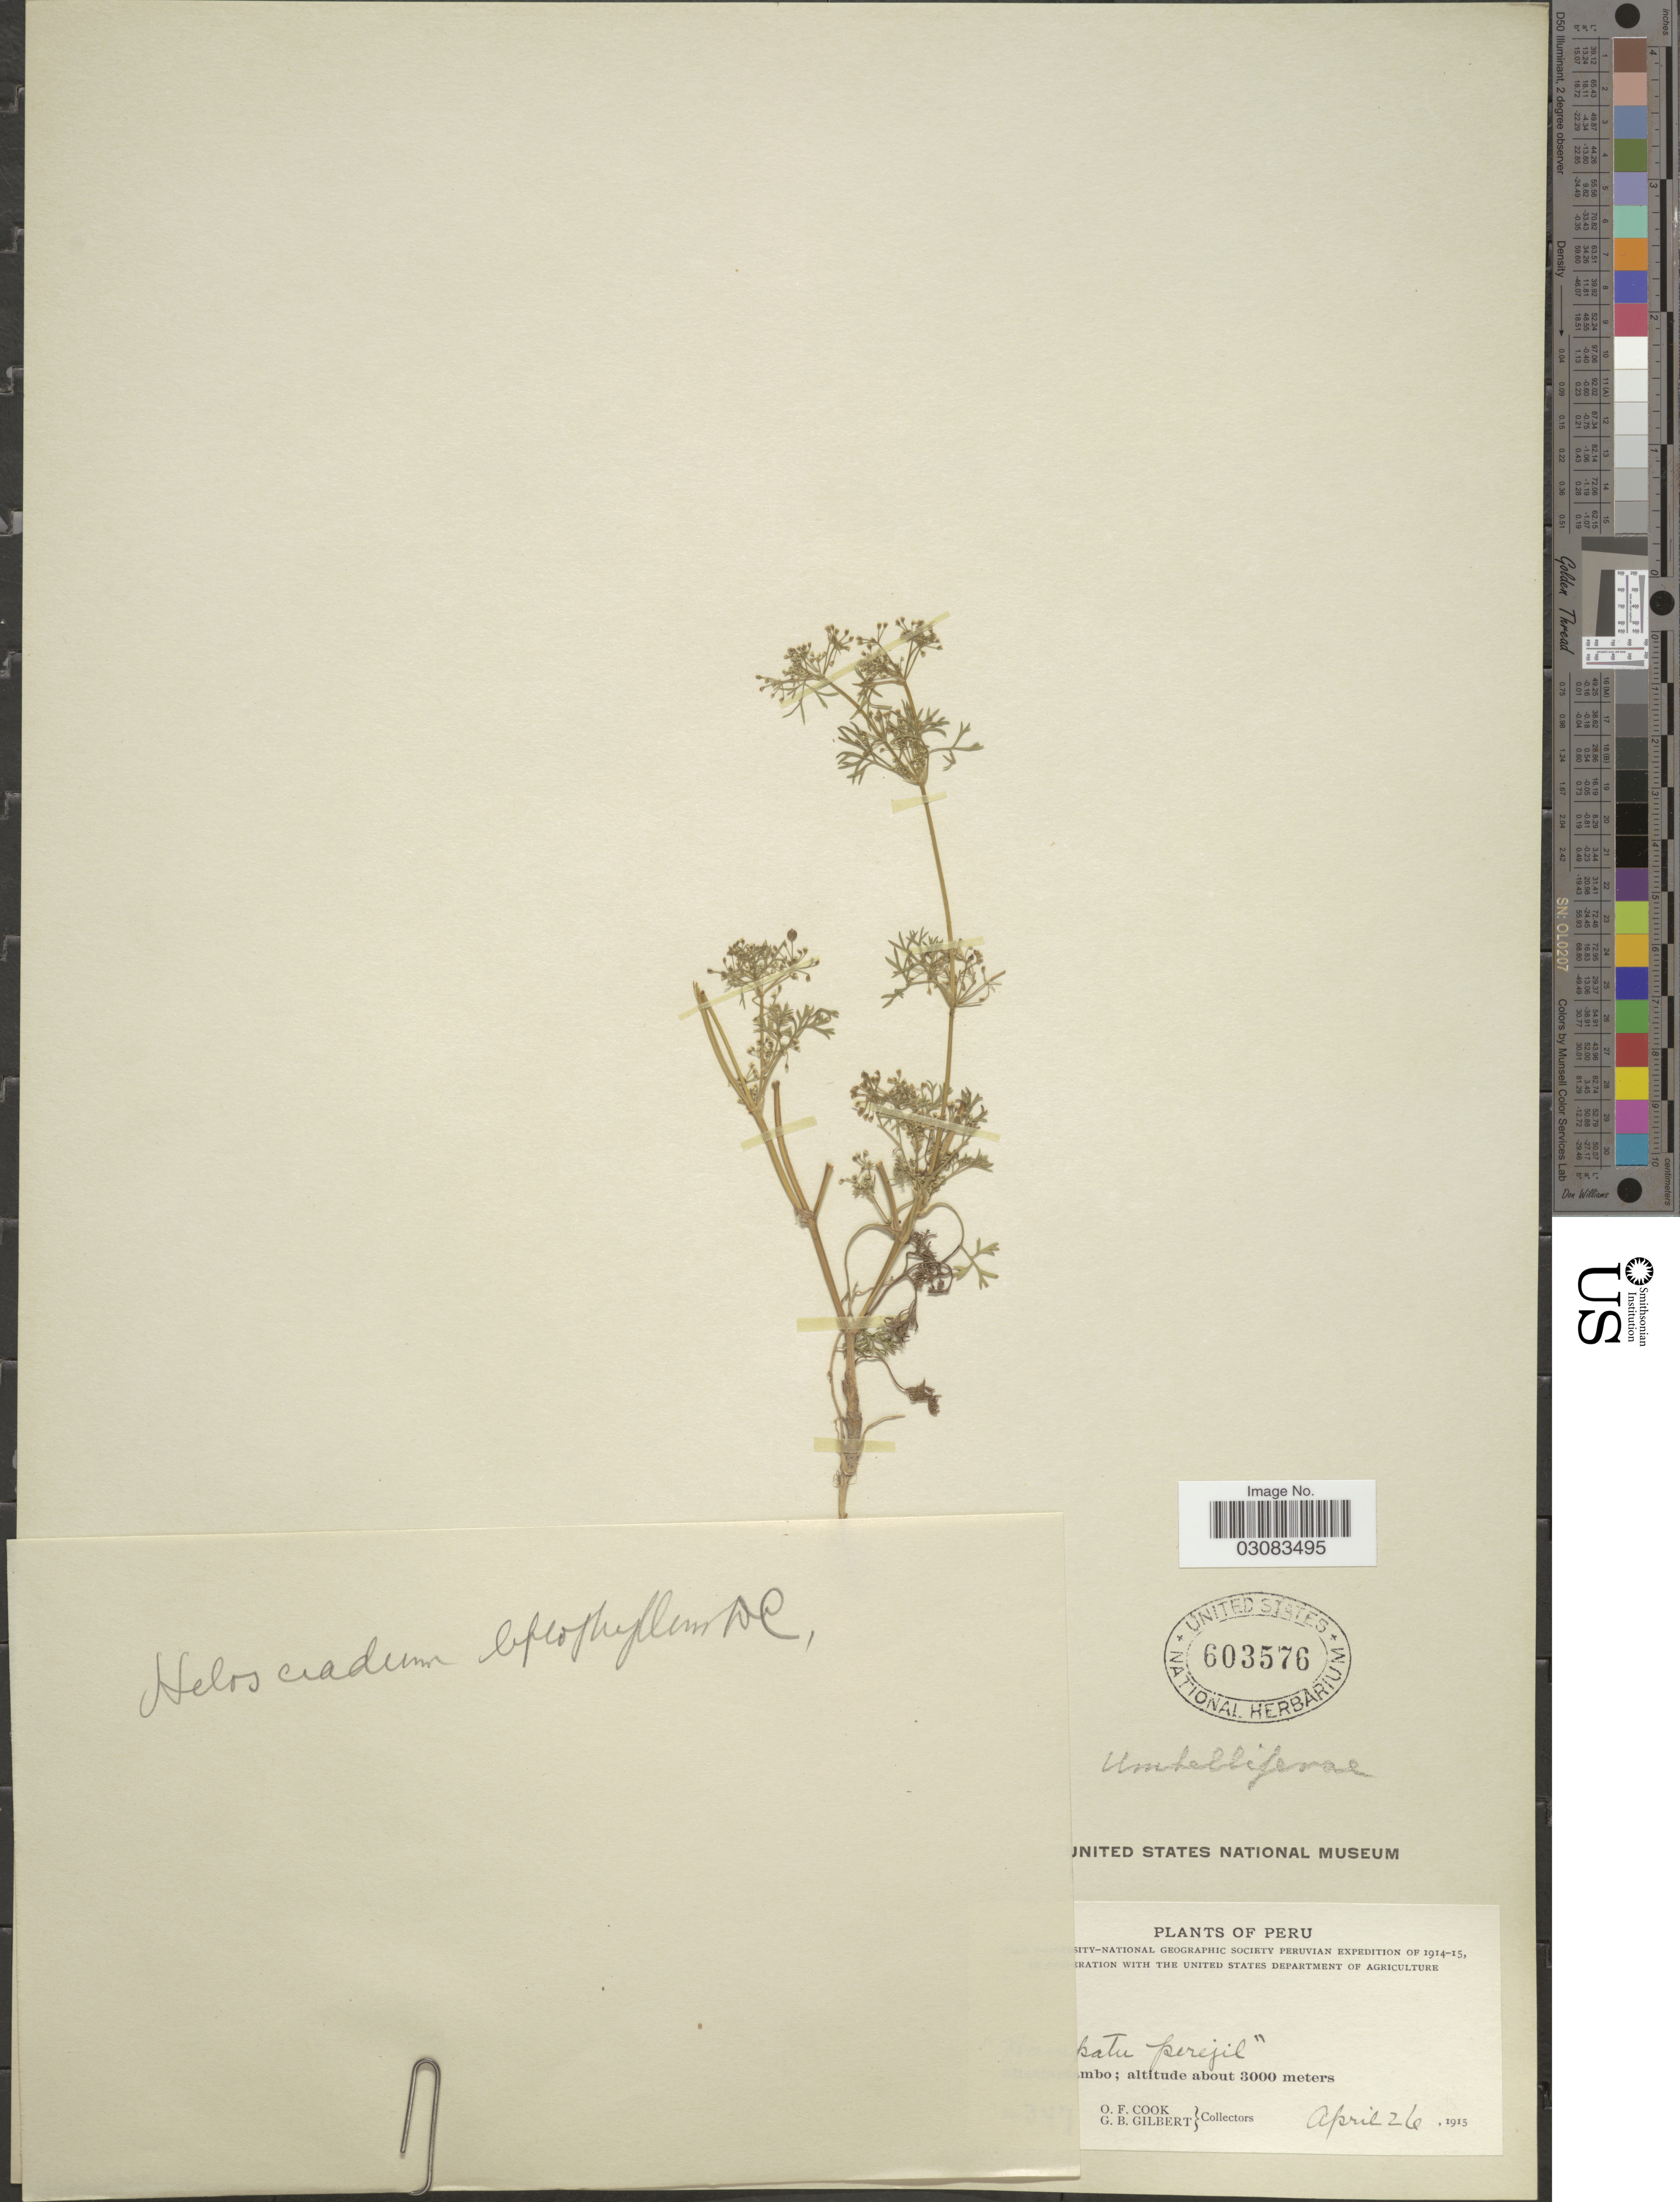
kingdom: Plantae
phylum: Tracheophyta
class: Magnoliopsida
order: Apiales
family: Apiaceae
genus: Cyclospermum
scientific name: Cyclospermum leptophyllum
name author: (Pers.) Sprague ex Britton & P. Wilson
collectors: O. F. Cook & G. B. Gilbert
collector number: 347*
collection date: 1915-04-26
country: Peru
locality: Ollantaytambo.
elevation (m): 3000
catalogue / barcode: US 603576